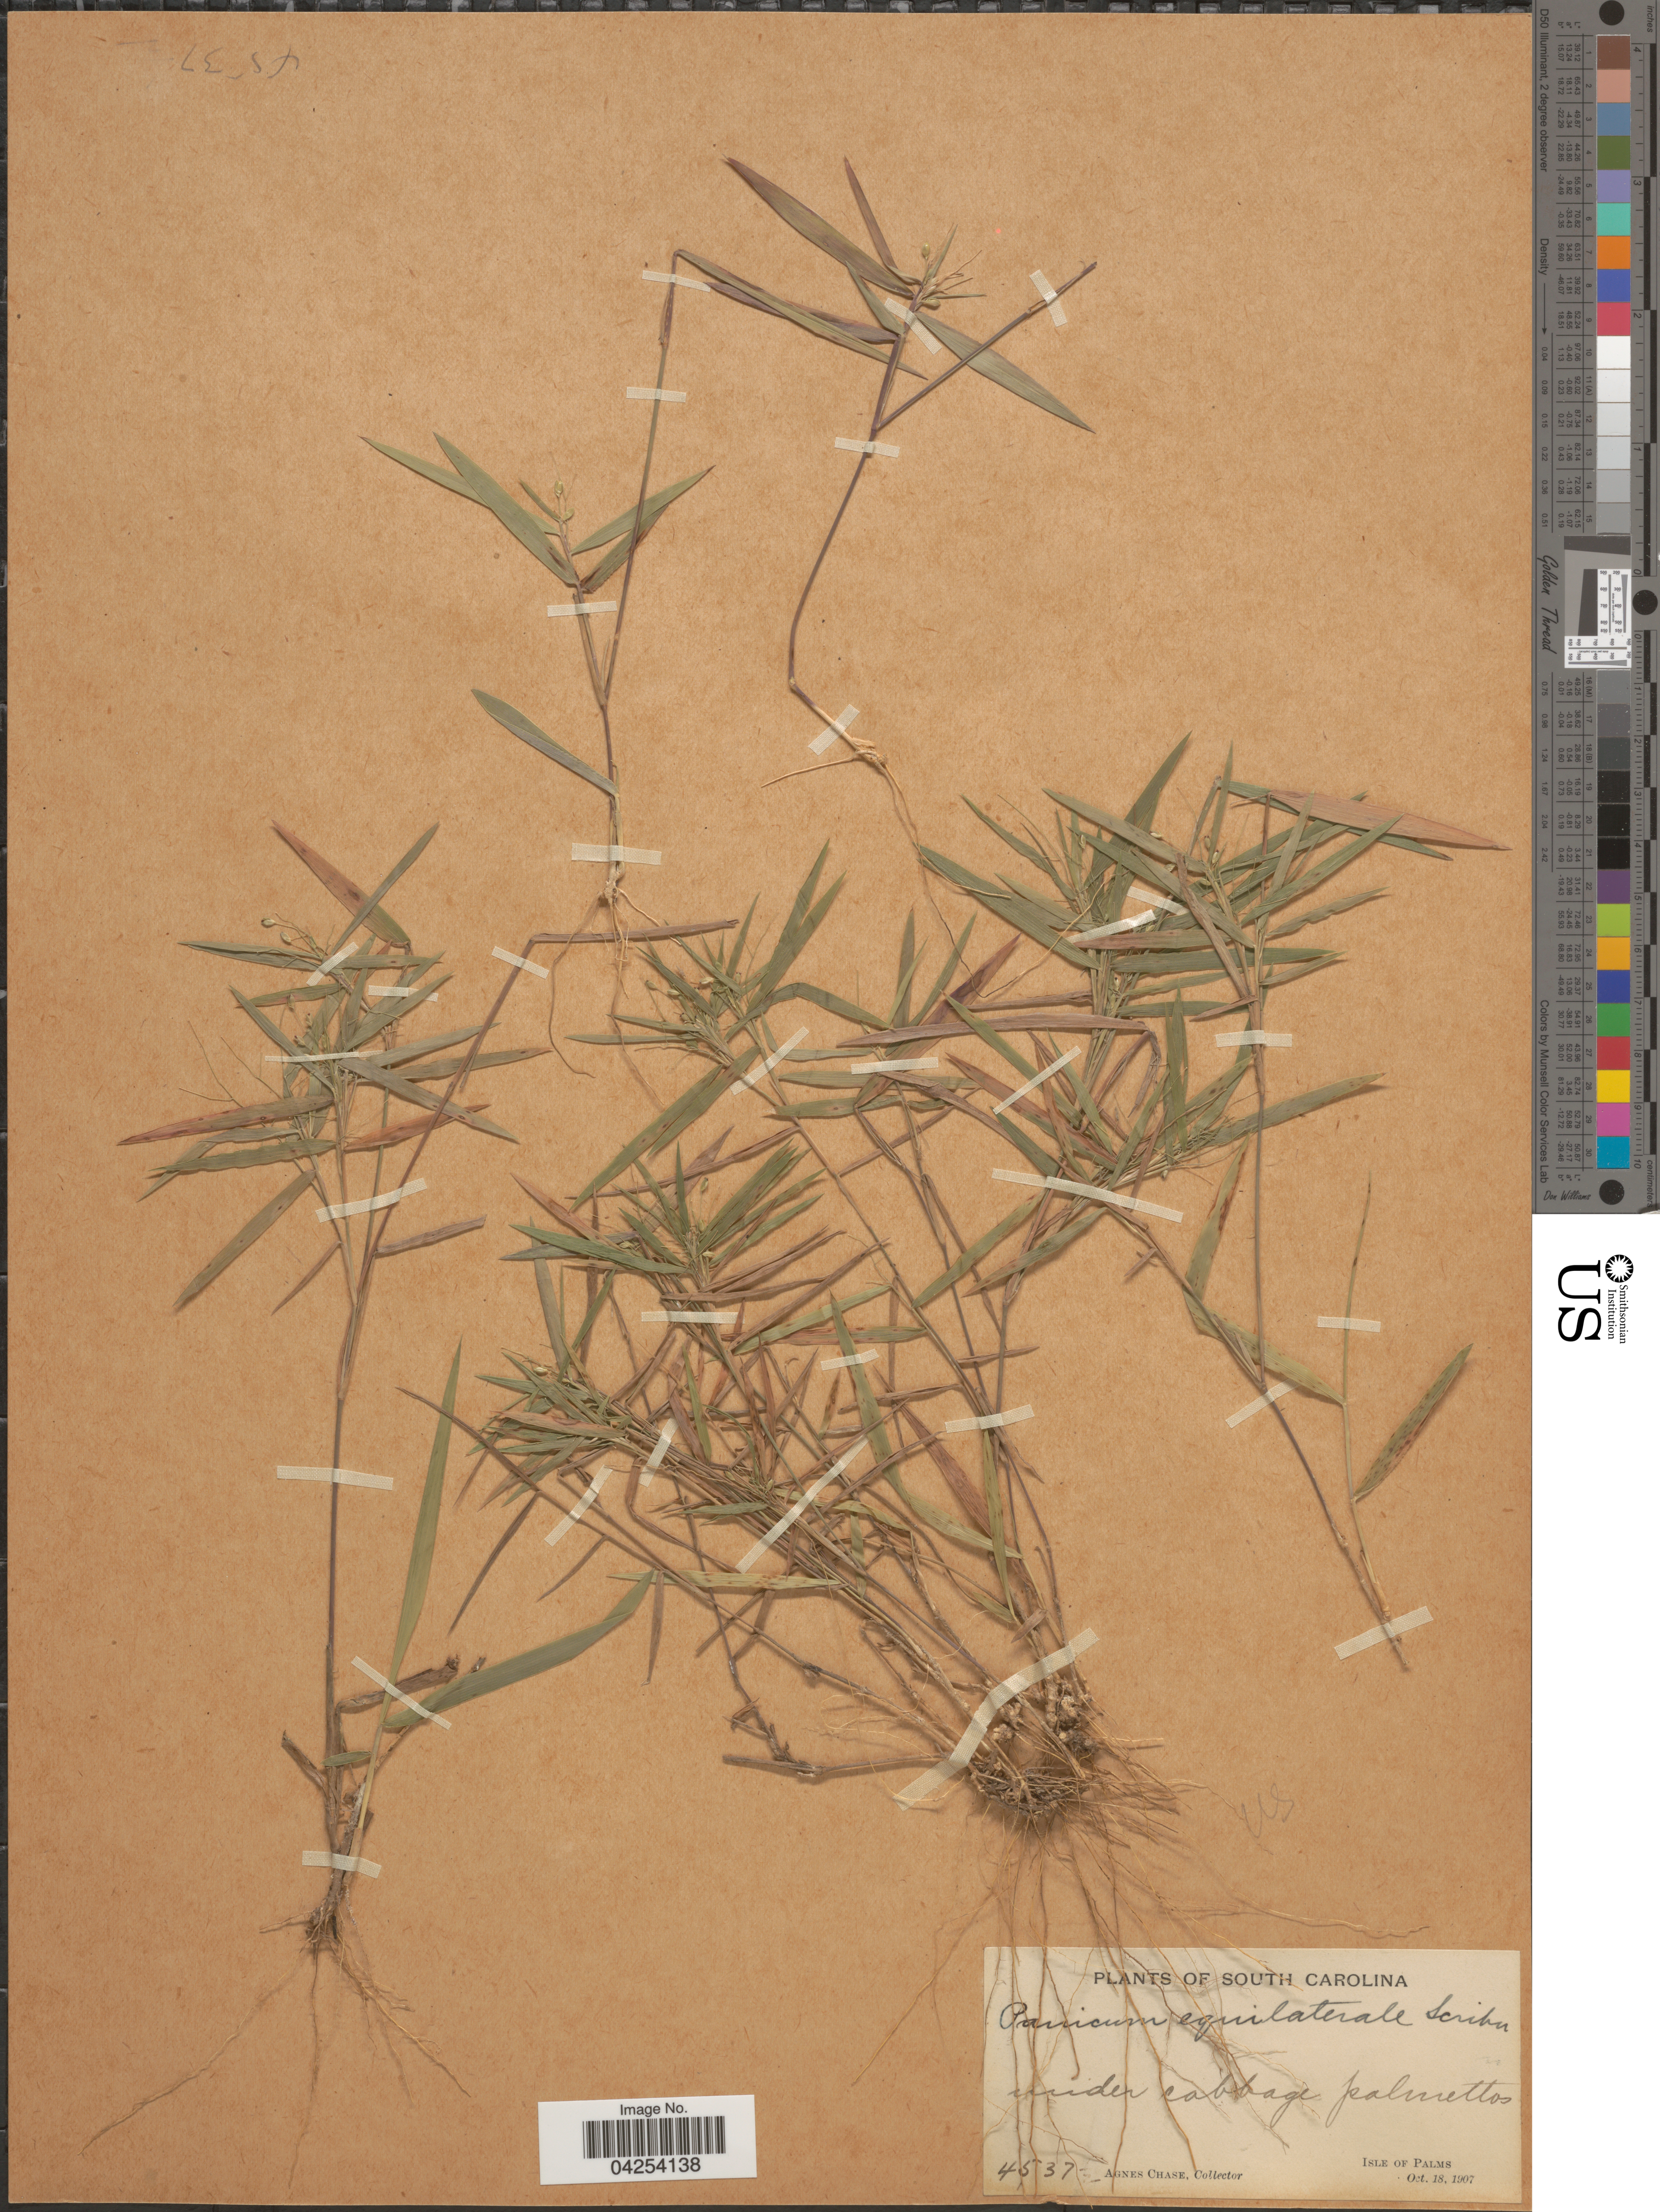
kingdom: Plantae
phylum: Tracheophyta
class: Liliopsida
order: Poales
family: Poaceae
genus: Dichanthelium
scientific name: Dichanthelium commutatum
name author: (Schult.) Gould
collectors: A. Chase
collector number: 4537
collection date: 1907-10-18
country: United States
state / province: South Carolina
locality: Under cabbage palmettos. Isle of Palms.